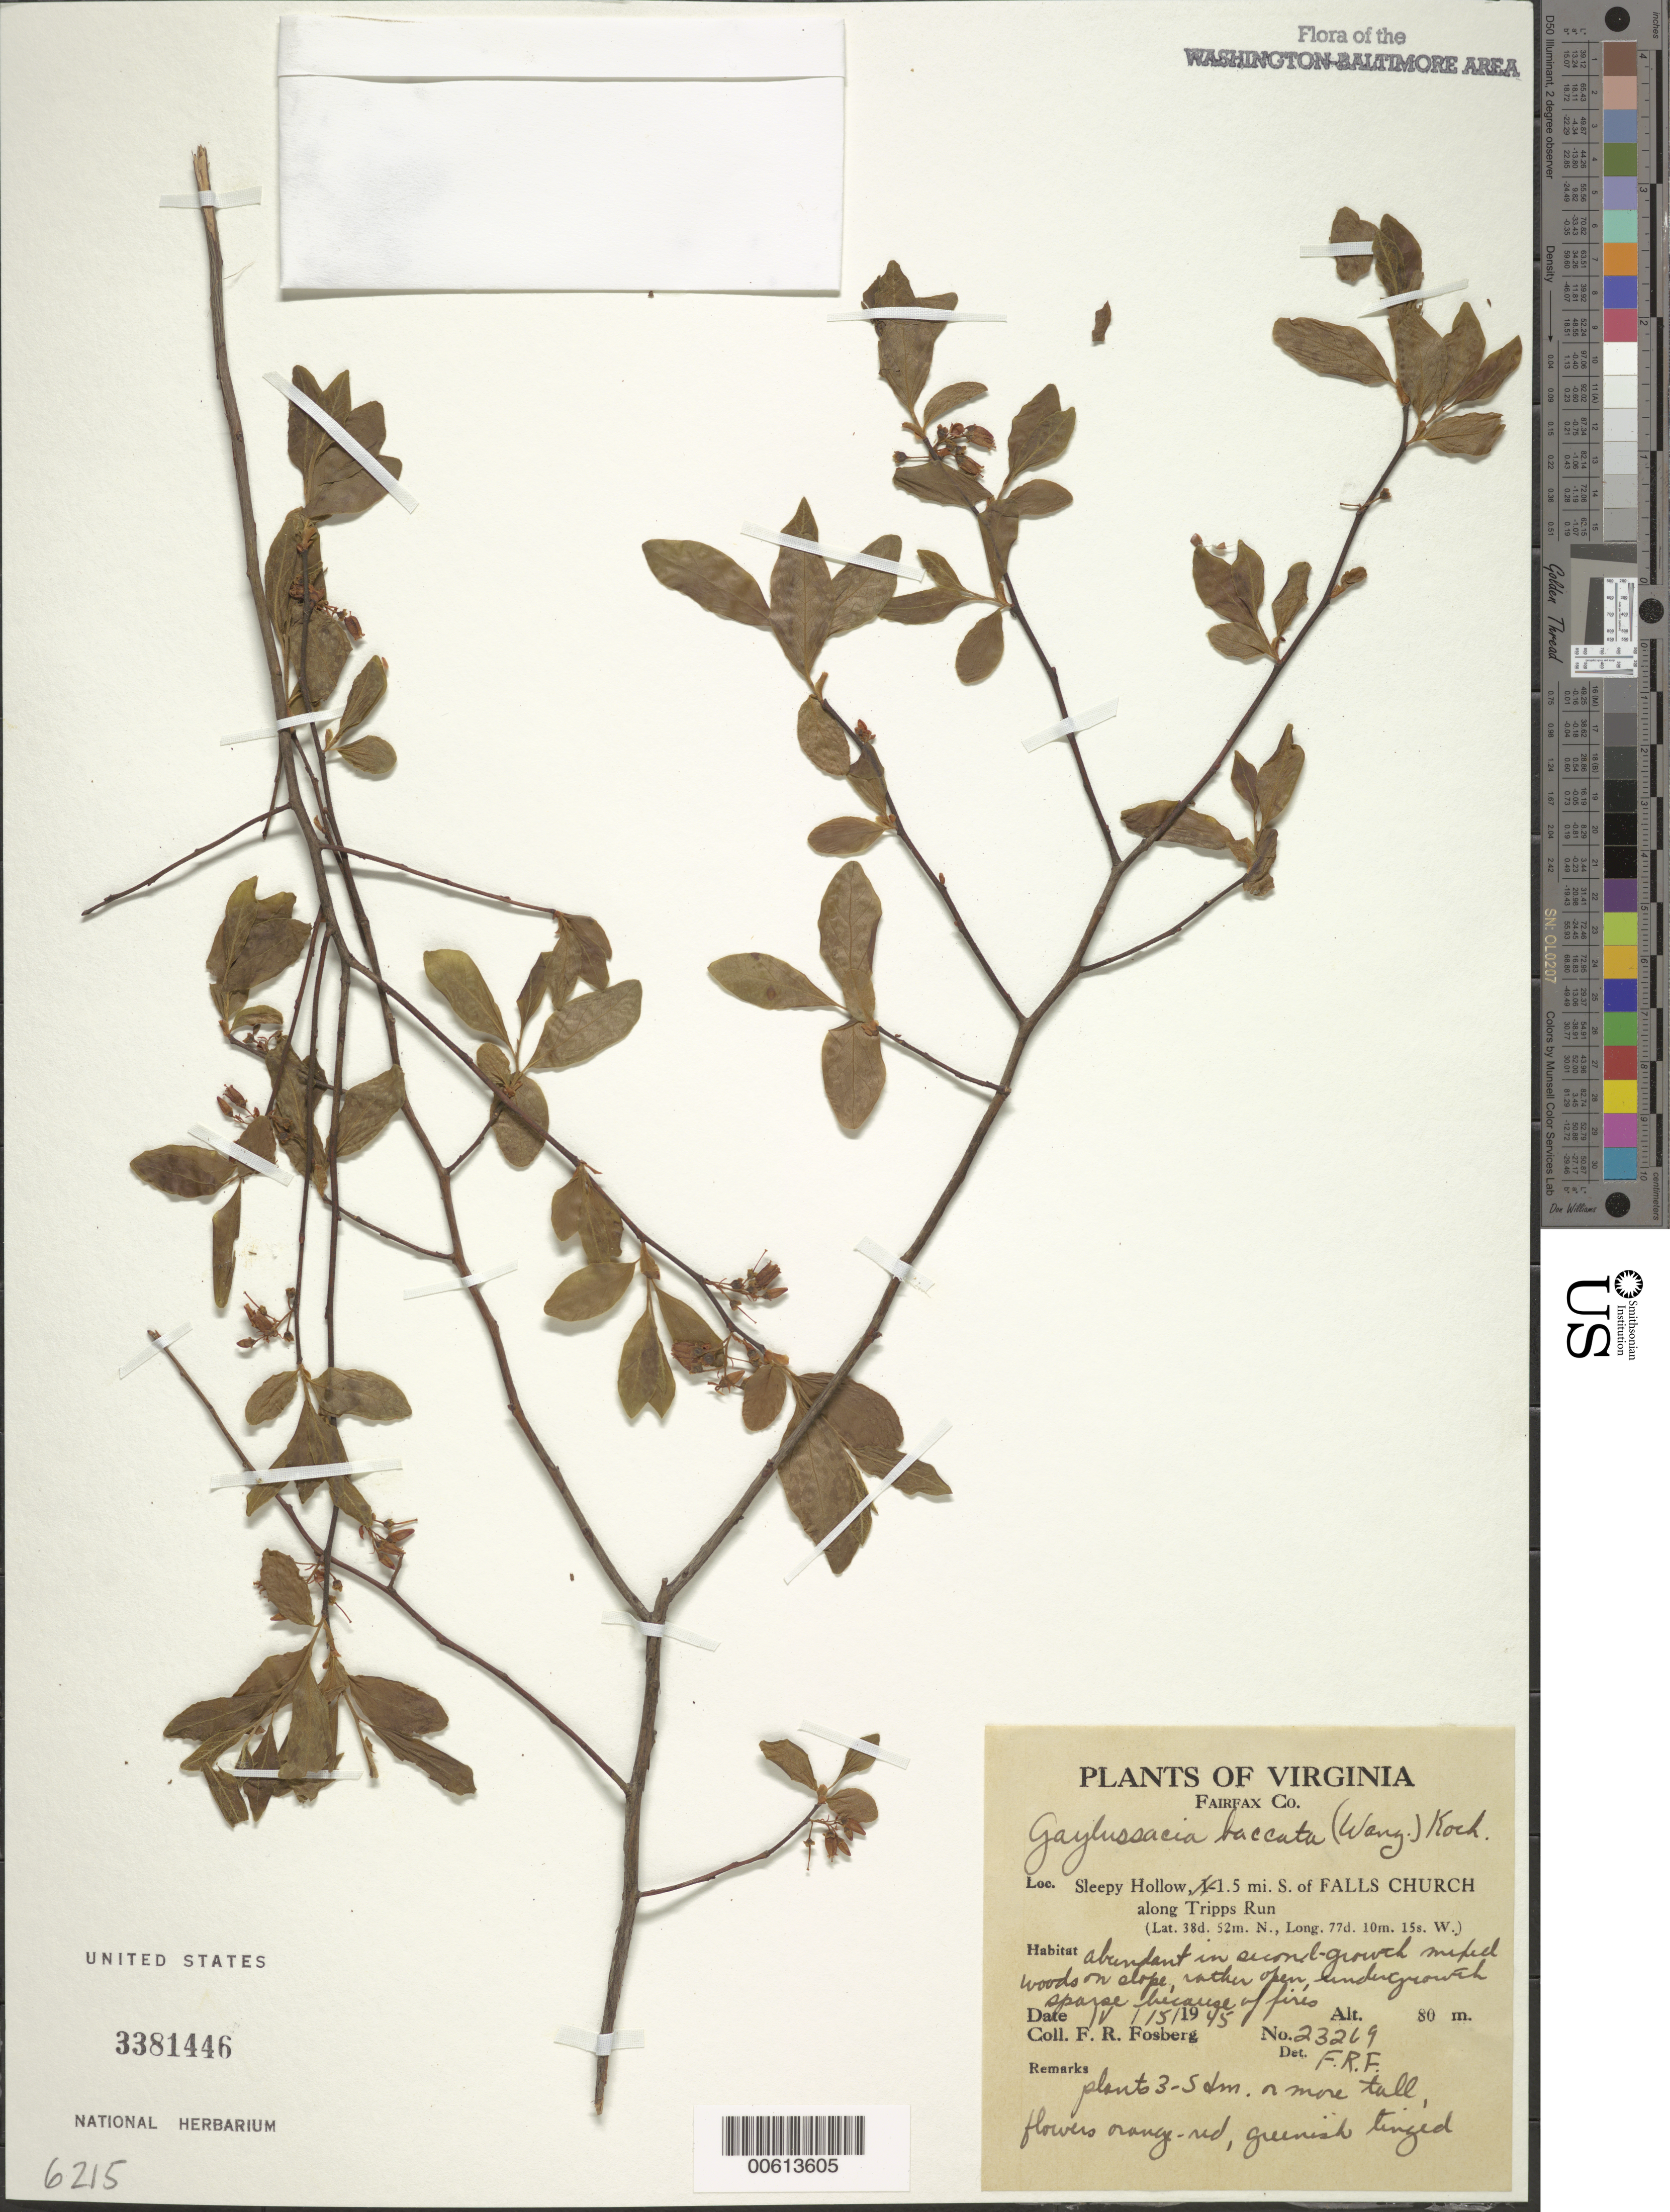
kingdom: Plantae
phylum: Tracheophyta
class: Magnoliopsida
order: Ericales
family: Ericaceae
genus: Gaylussacia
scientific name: Gaylussacia baccata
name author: (Wangenh.) K. Koch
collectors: F. R. Fosberg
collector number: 23269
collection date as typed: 15 Apr 1945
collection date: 1945-04-15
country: United States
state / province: Virginia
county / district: Fairfax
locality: Sleepy Hollow, S of Galls Church along Tripps Run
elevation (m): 90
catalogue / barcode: US 3381446